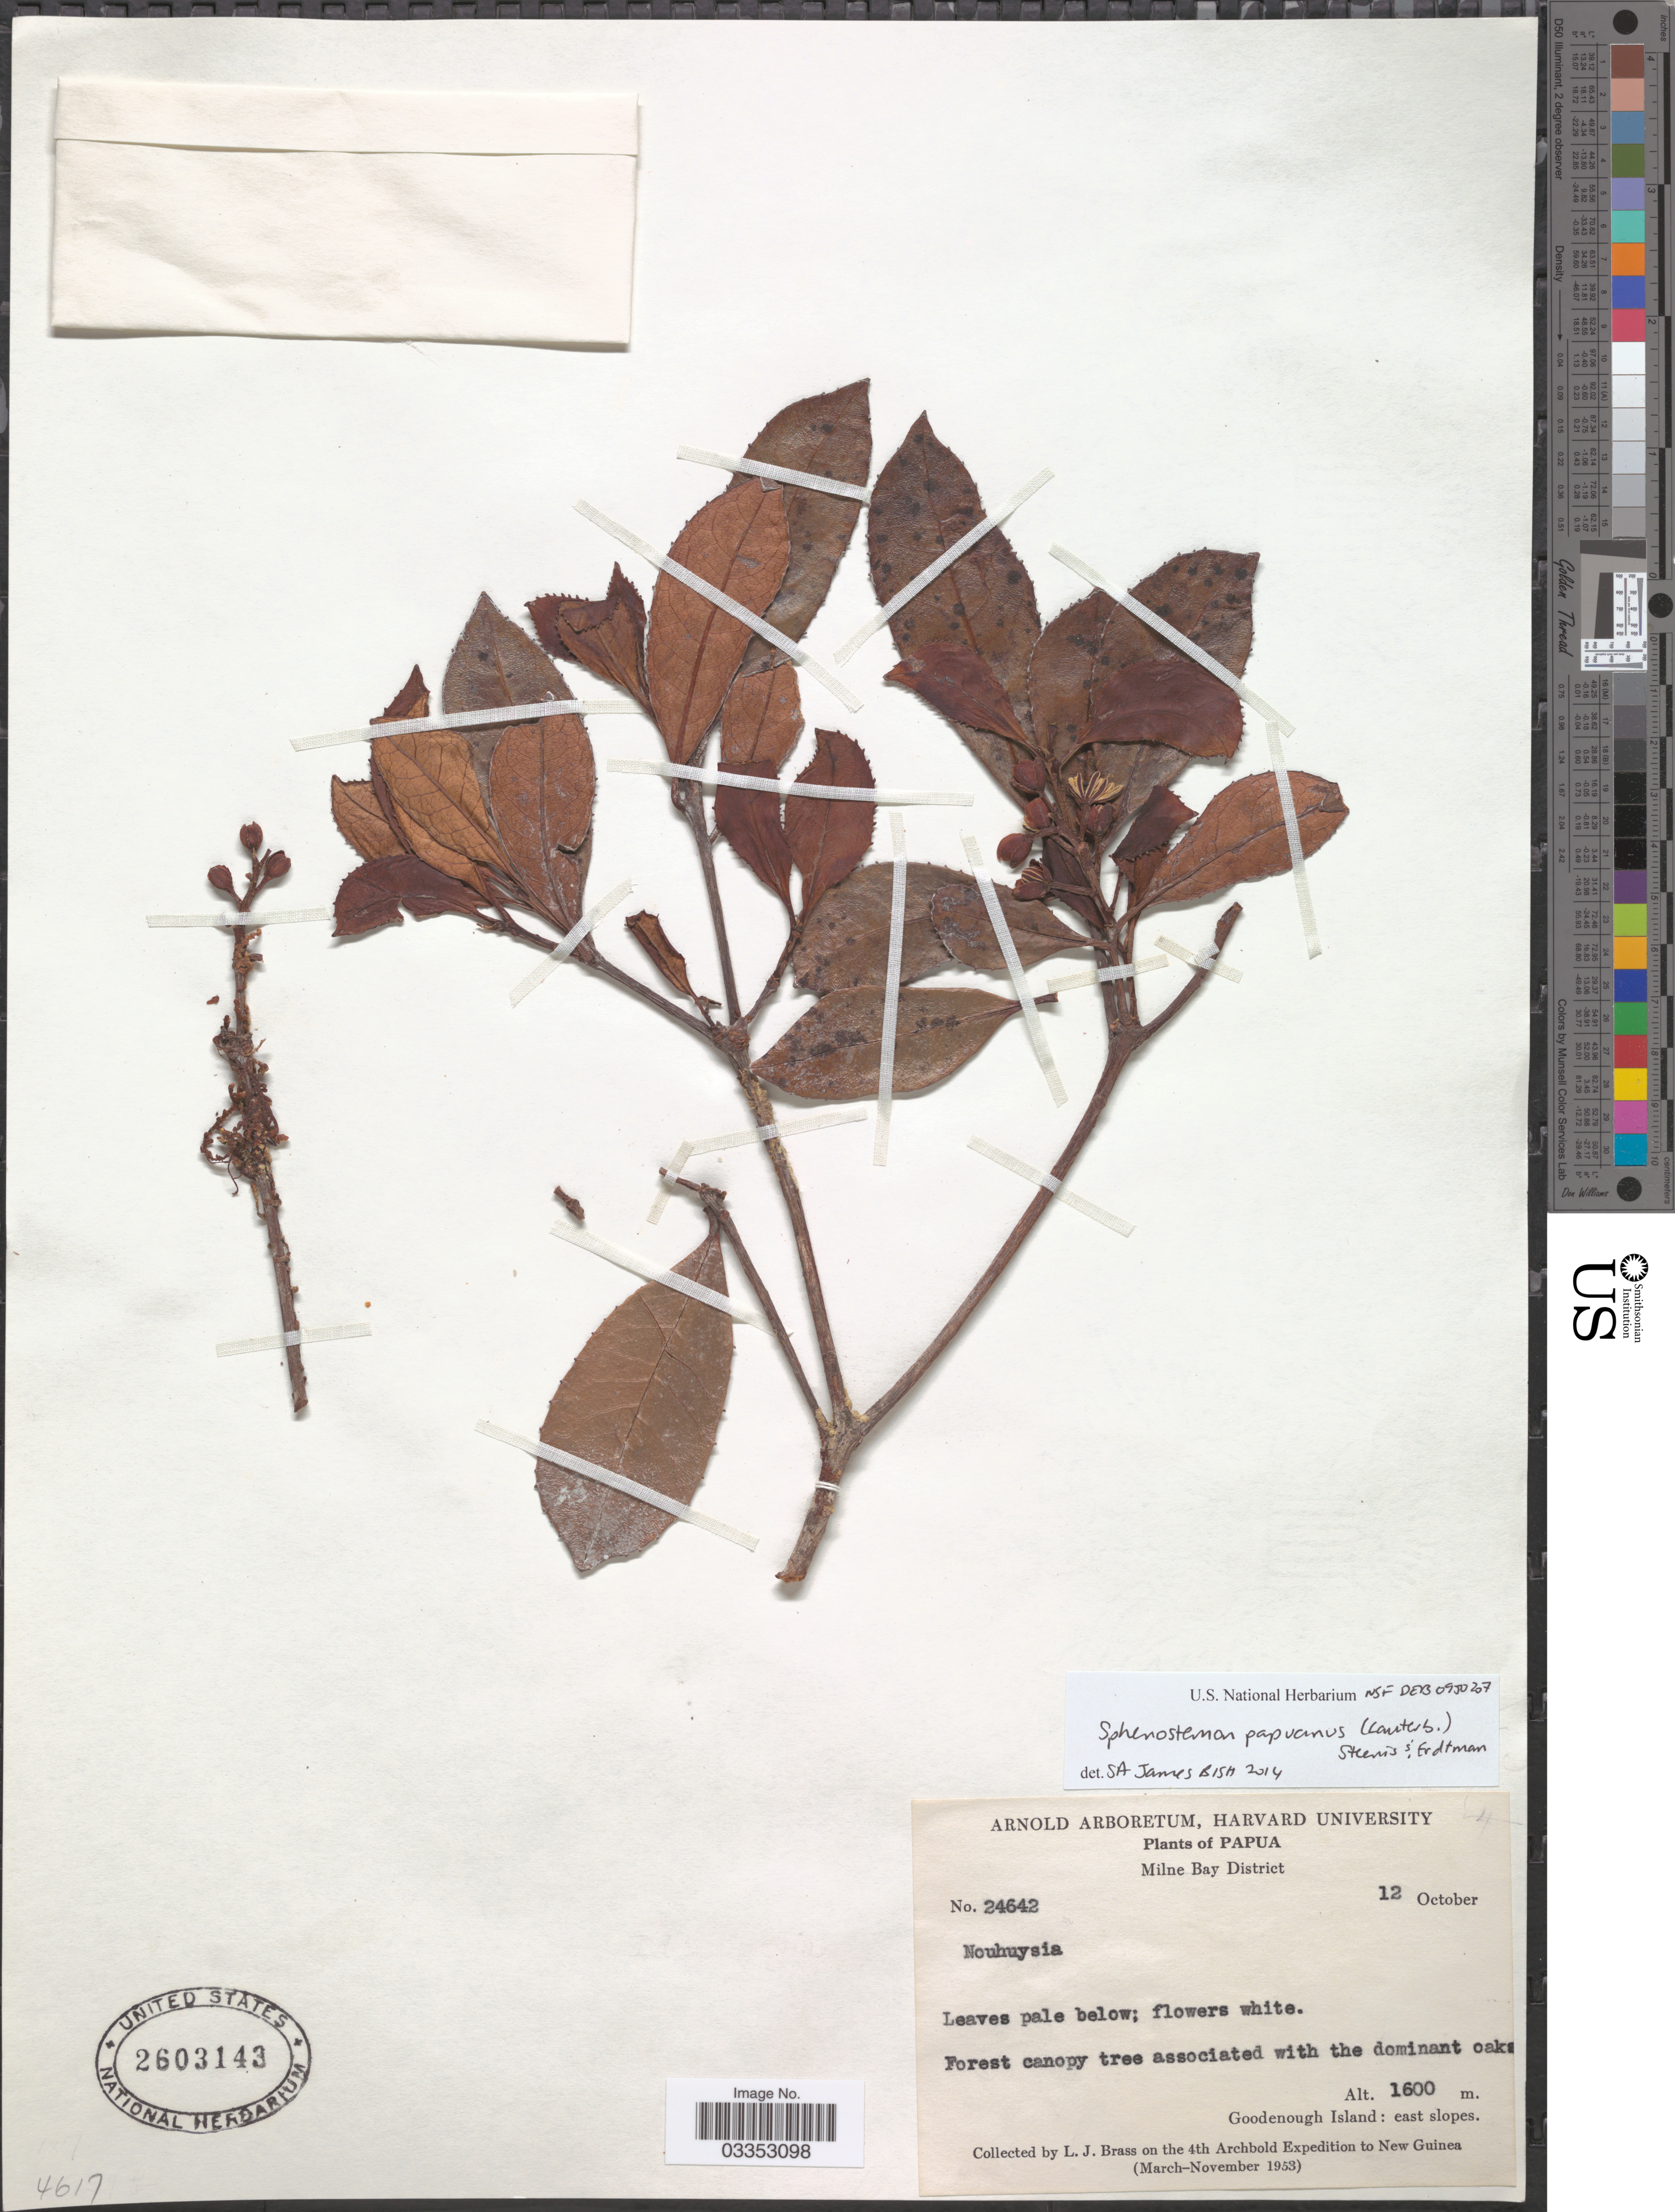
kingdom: Plantae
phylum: Tracheophyta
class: Magnoliopsida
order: Paracryphiales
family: Paracryphiaceae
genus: Sphenostemon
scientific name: Sphenostemon papuanus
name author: (Lauterb.) Steenis & Erdtm.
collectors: L. J. Brass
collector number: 24642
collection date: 1953-10-12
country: Papua New Guinea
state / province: Milne Bay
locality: Papua. Milne Bay District. Goodenough Island: east slopes. New Guinea.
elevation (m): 1600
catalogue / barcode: US 2603143